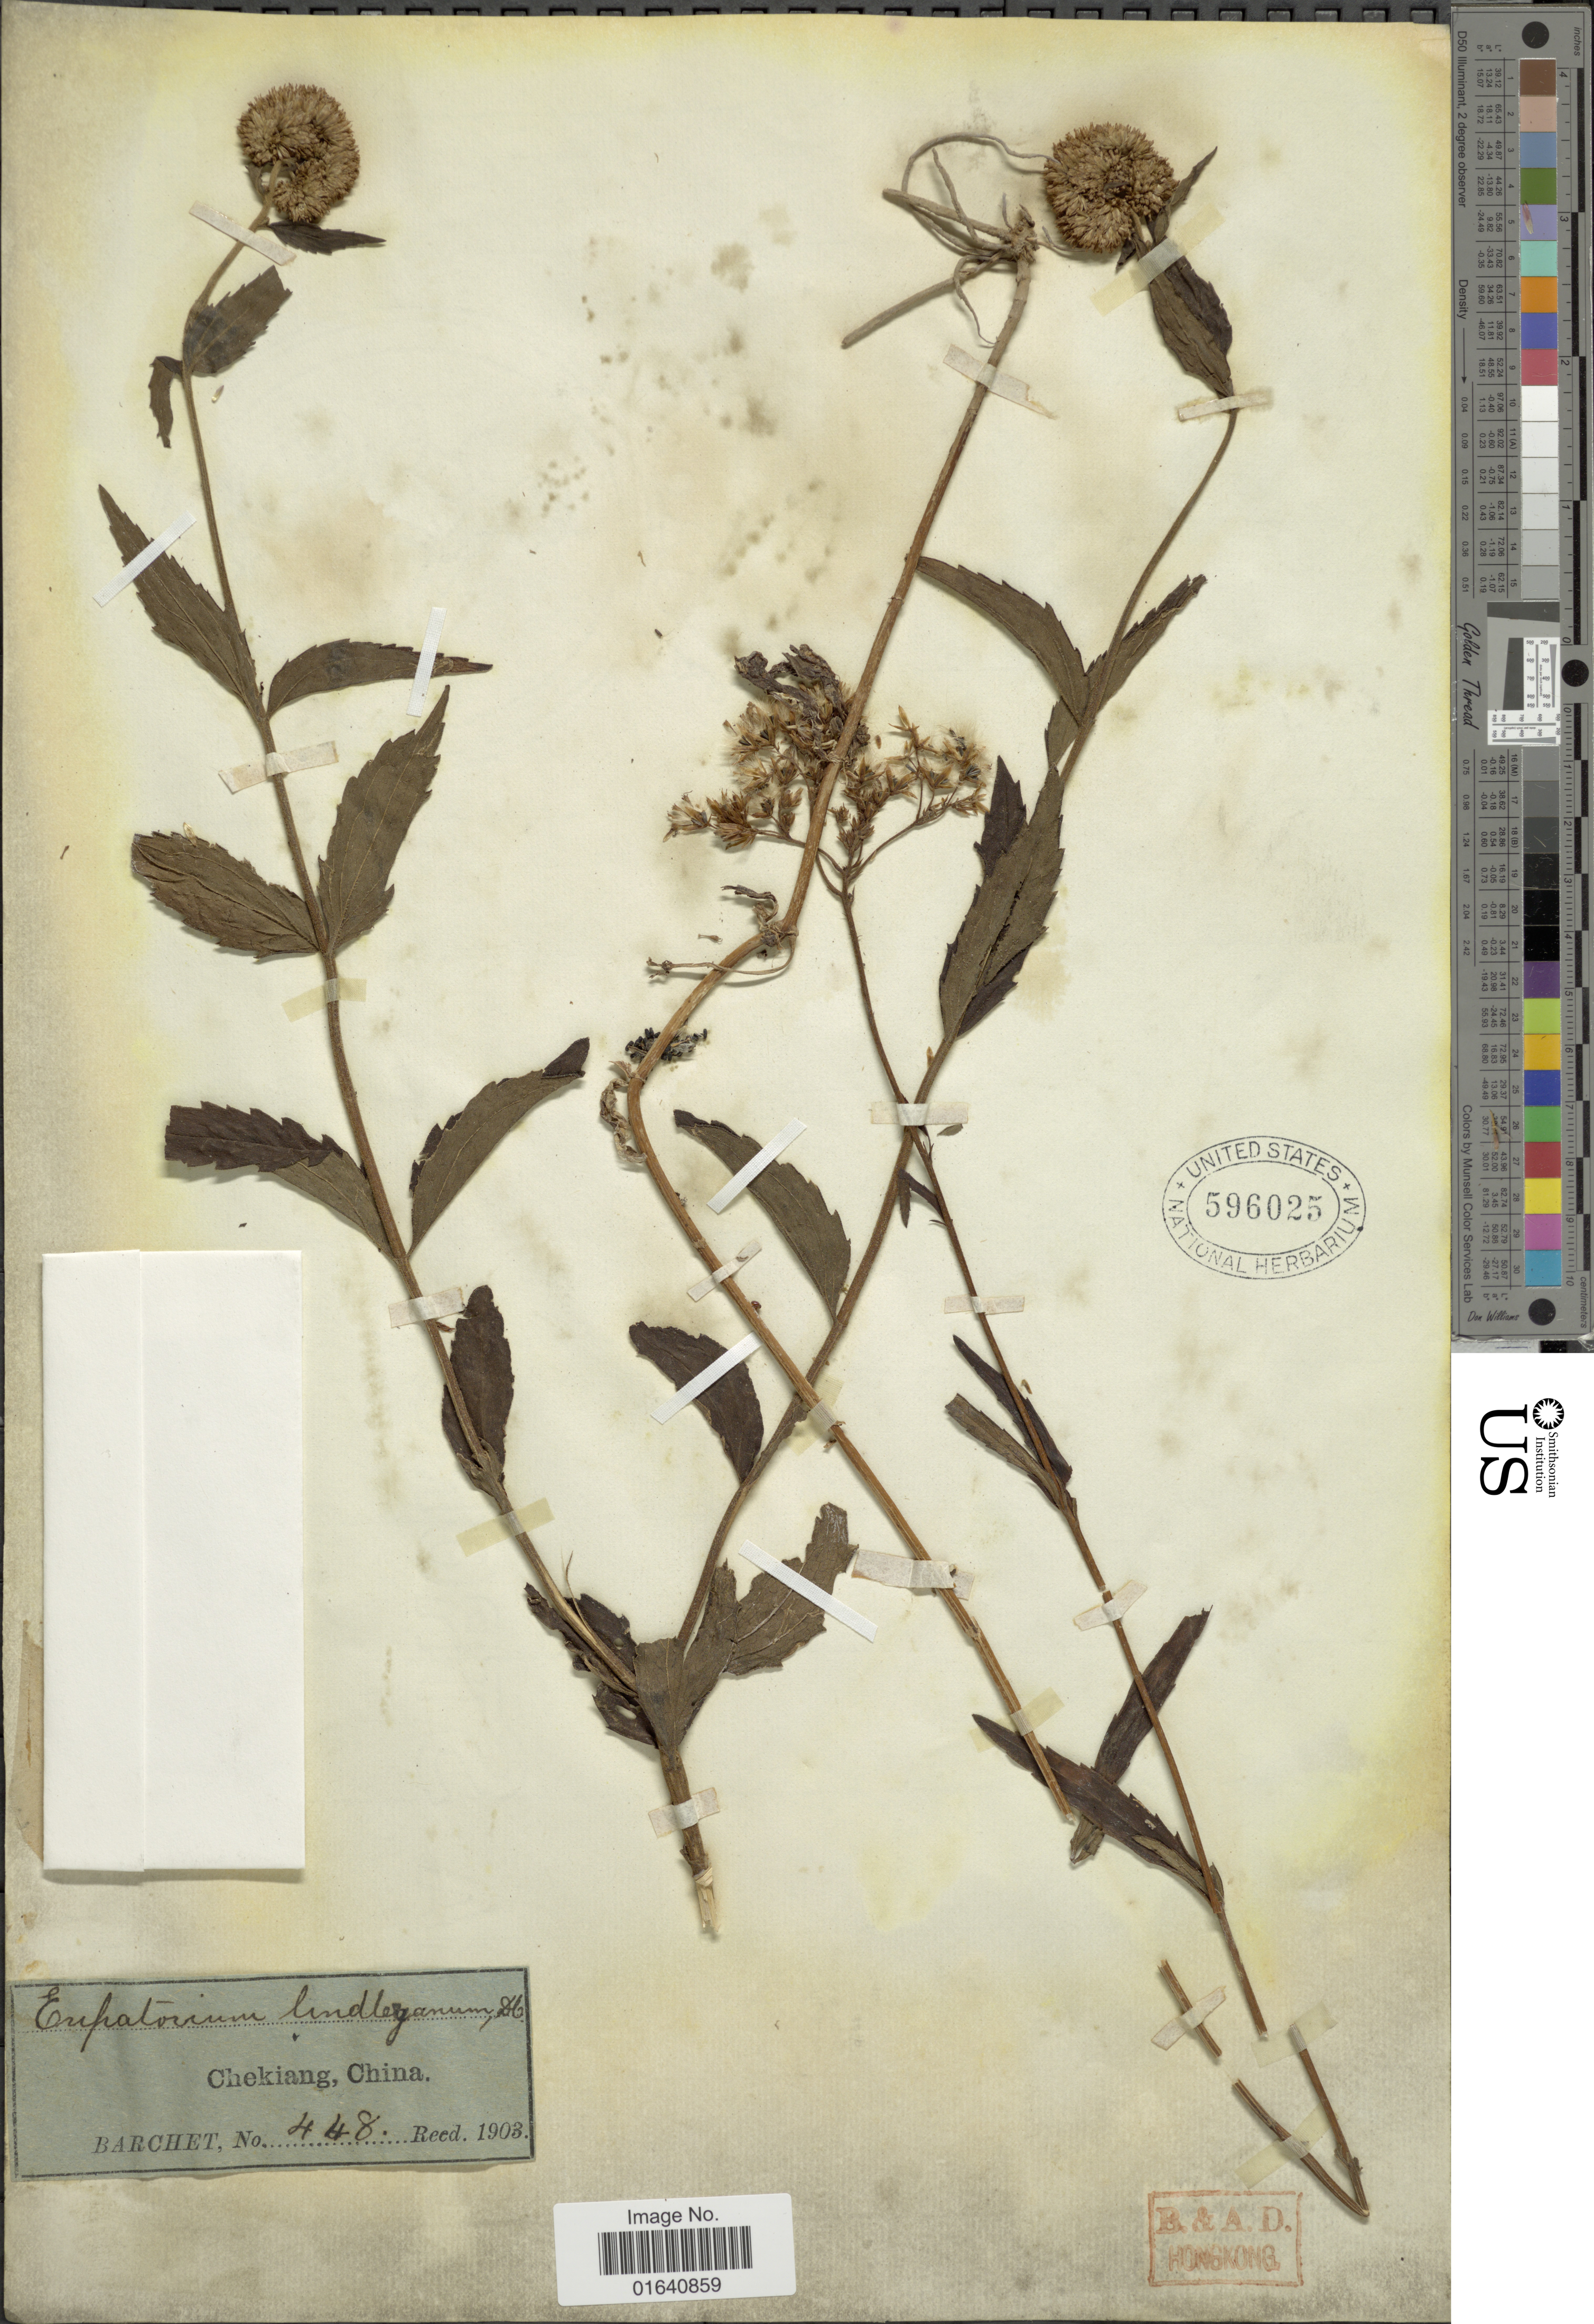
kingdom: Plantae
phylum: Tracheophyta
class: Magnoliopsida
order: Asterales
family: Asteraceae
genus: Eupatorium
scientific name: Eupatorium lindleyanum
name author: DC.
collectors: Barchet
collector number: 448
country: China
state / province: Zhejiang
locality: Chekiang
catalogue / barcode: US 596025